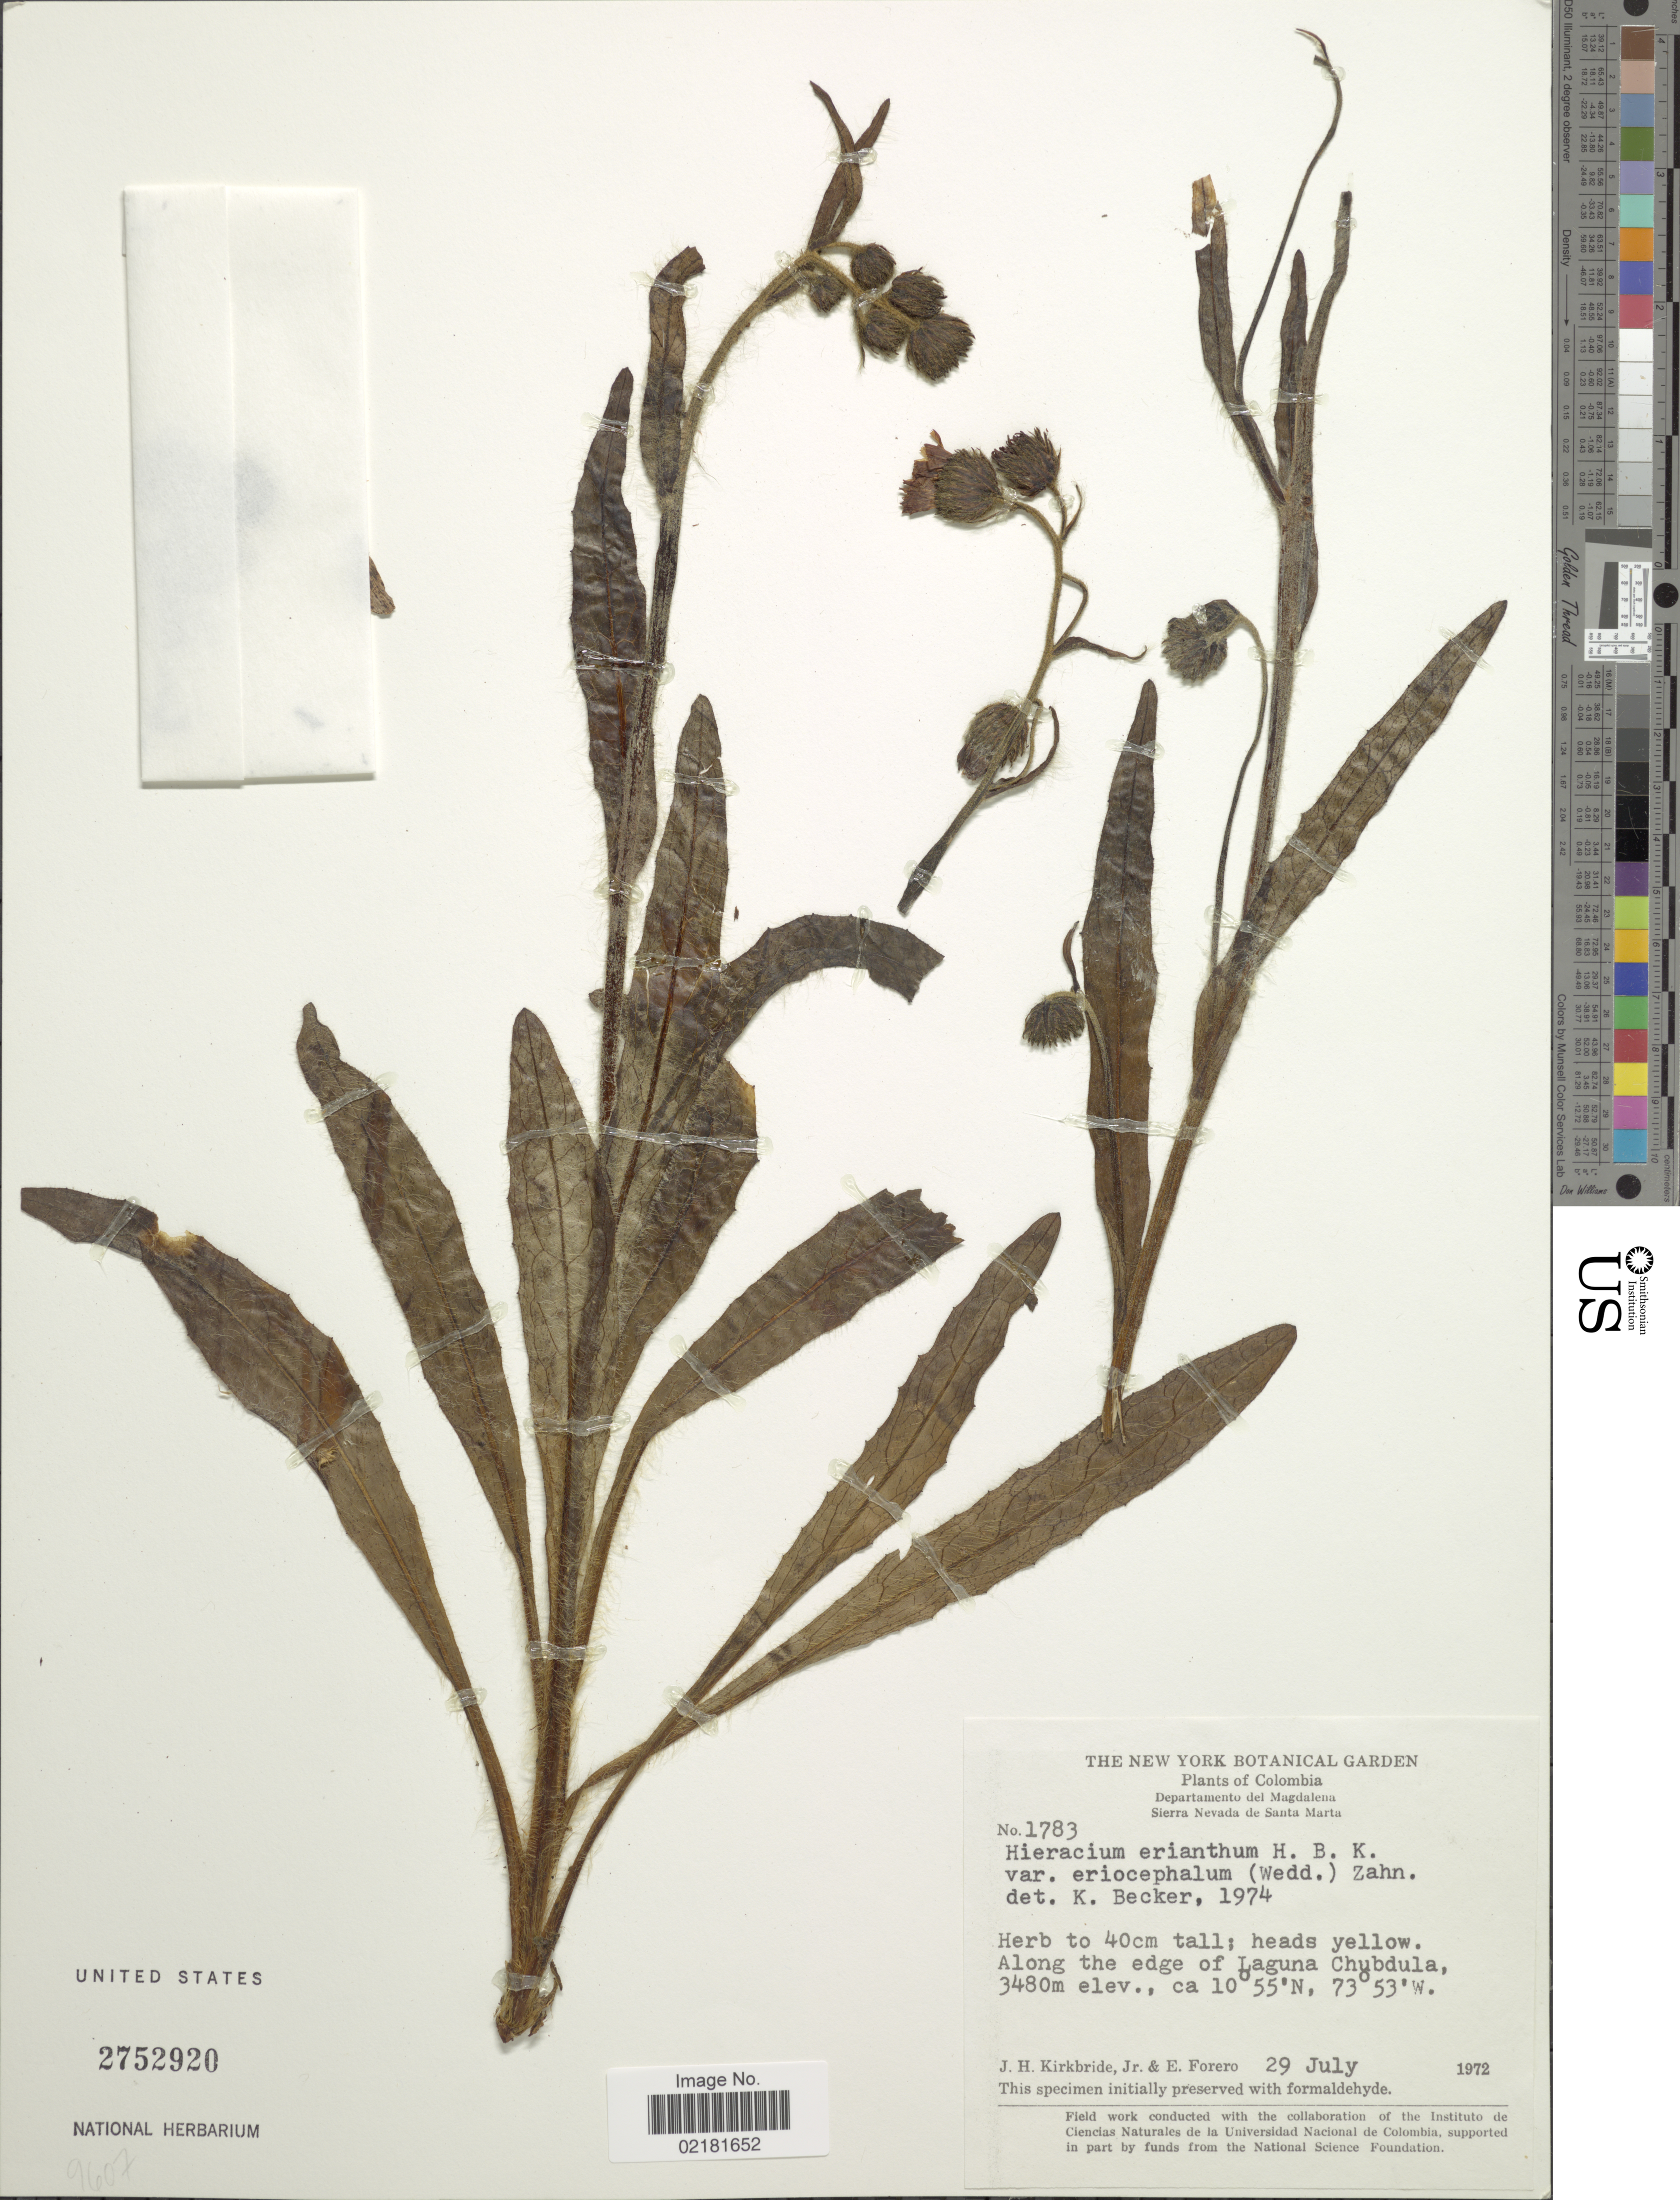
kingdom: Plantae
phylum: Tracheophyta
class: Magnoliopsida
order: Asterales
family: Asteraceae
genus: Hieracium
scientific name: Hieracium erianthum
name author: Kunth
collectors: J. H. Kirkbride & E. Forero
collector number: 1783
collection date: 1972-07-29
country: Colombia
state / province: Magdalena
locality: Sierra Nevada de Santa Marta, along the edge of Laguna Chubdula.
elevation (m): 3480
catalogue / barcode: US 2752920